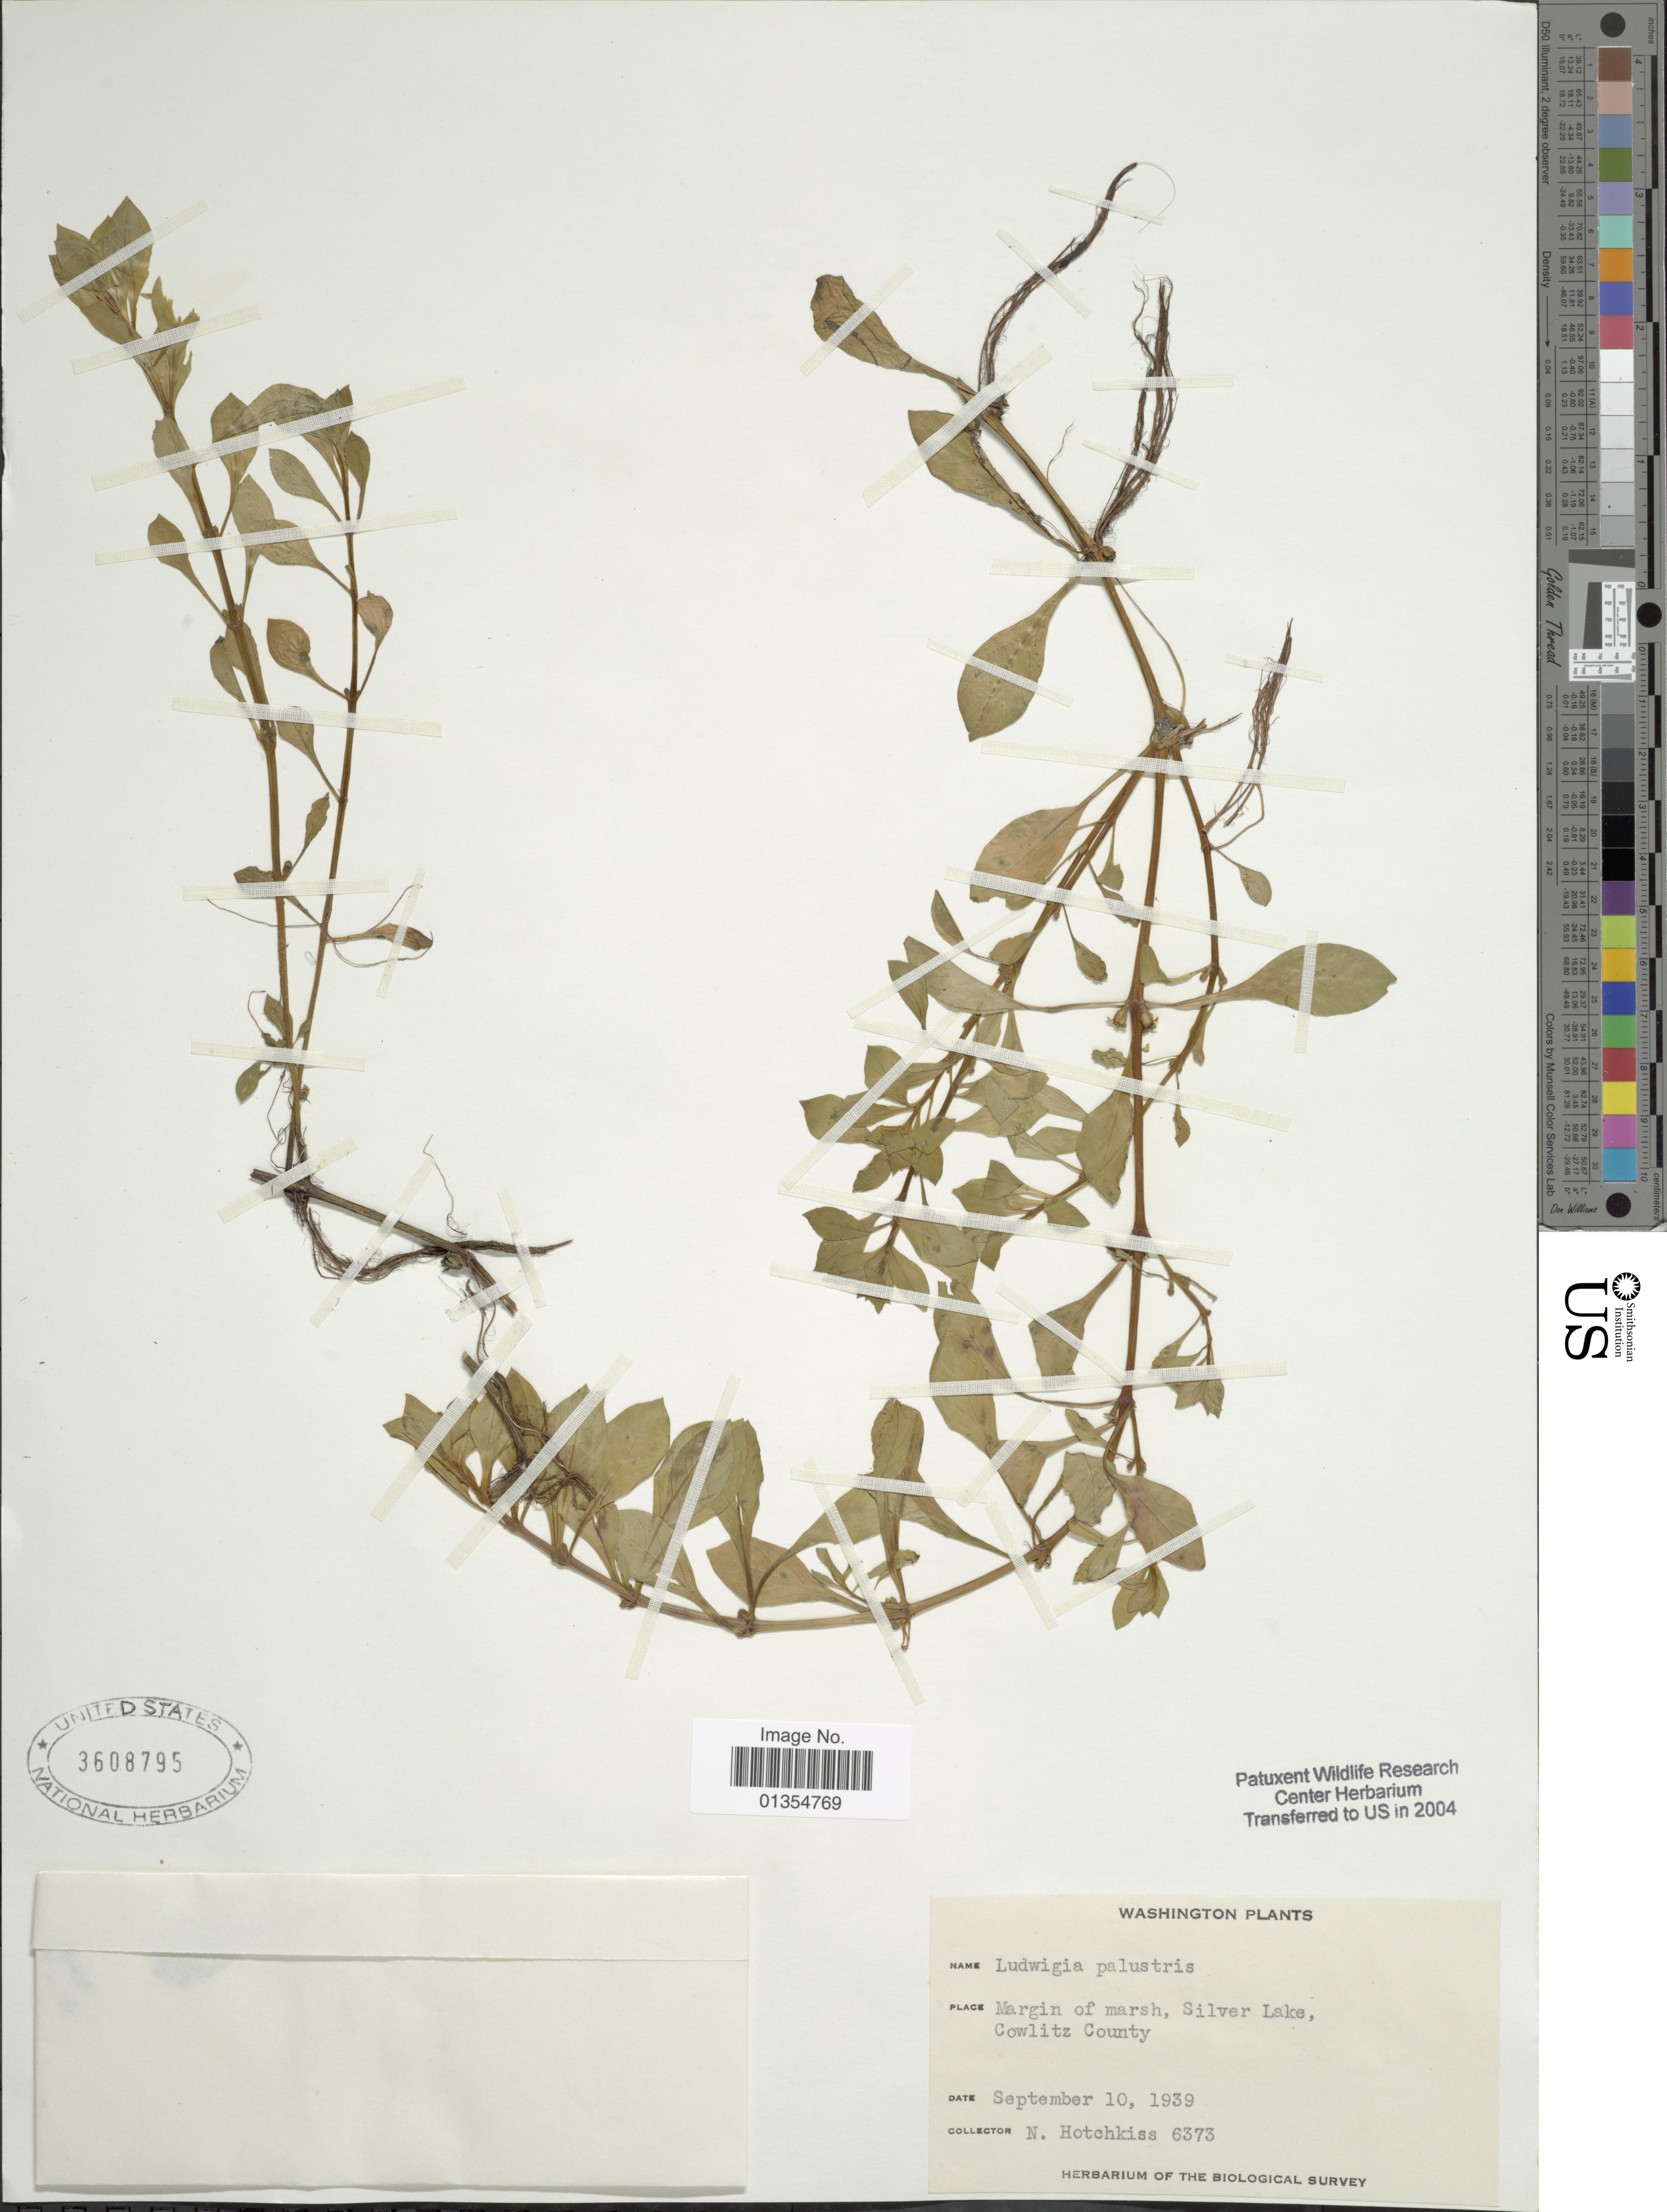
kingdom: Plantae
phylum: Tracheophyta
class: Magnoliopsida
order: Myrtales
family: Onagraceae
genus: Ludwigia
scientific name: Ludwigia palustris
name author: (L.) Elliott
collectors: N. Hotchkiss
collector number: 6373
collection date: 1939-09-10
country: United States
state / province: Washington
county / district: Cowlitz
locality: Margin of marsh, Silver Lake, Cowlitz County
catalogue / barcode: US 3608795